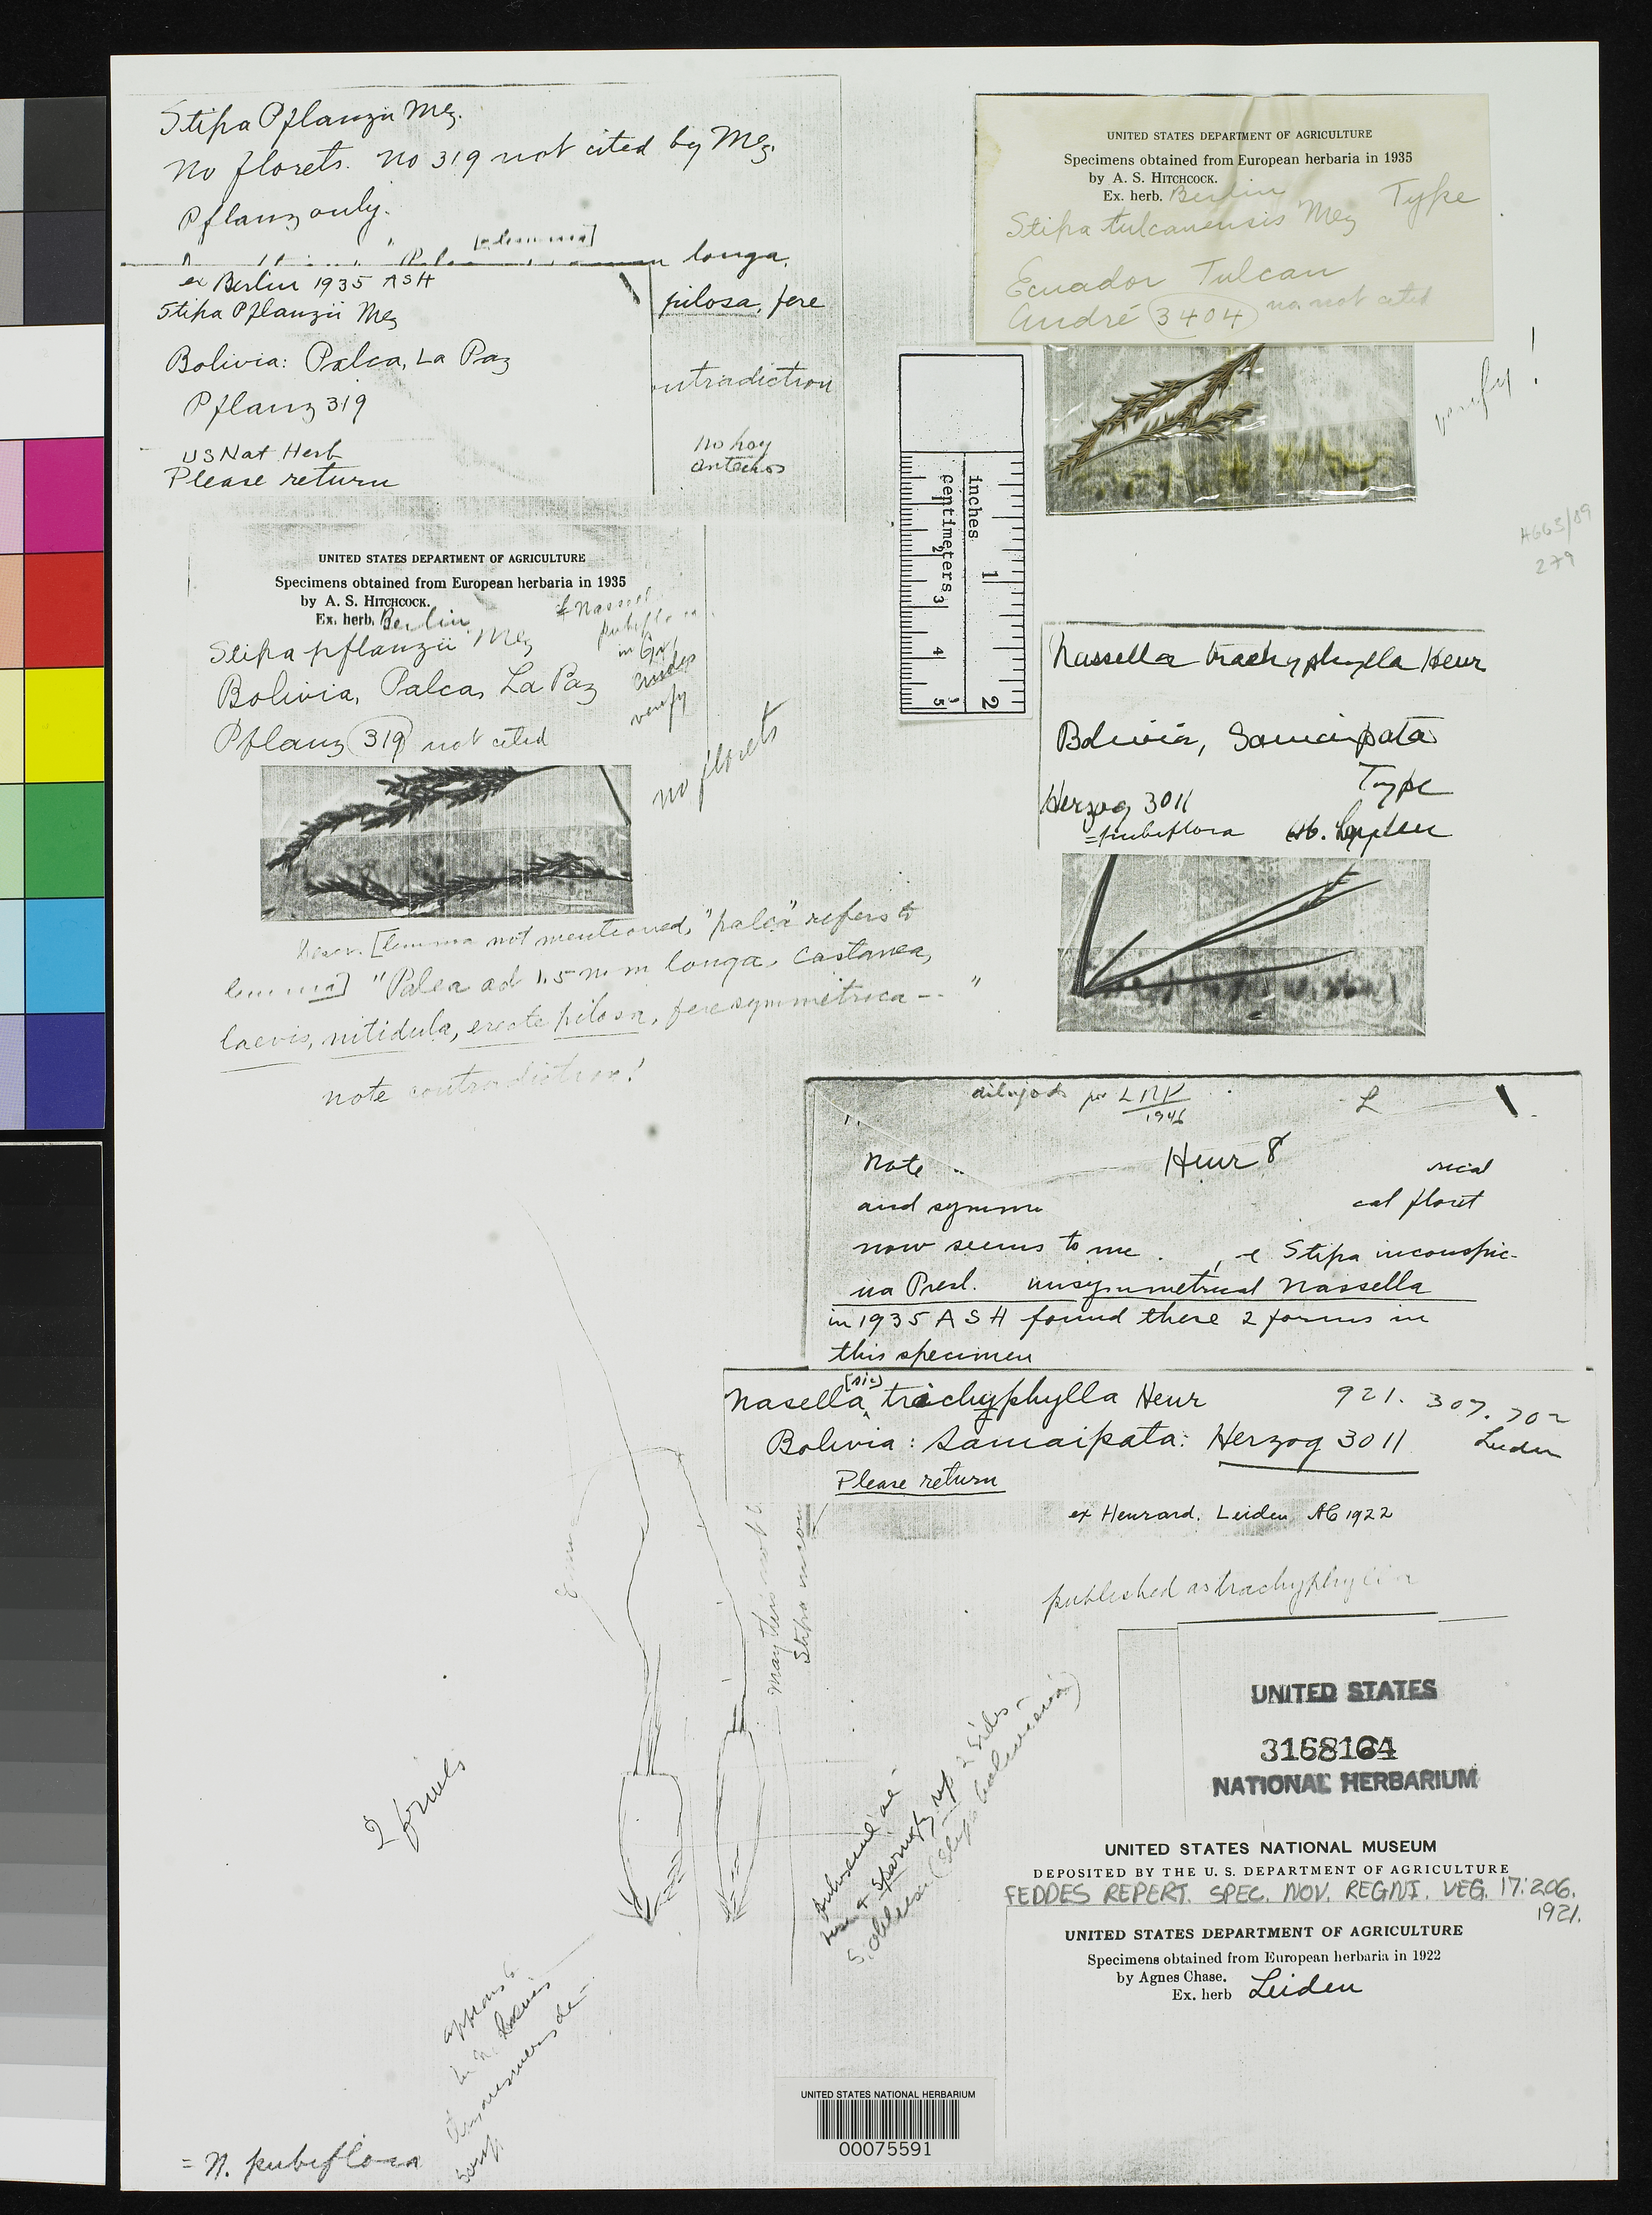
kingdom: Plantae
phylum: Tracheophyta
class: Liliopsida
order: Poales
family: Poaceae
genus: Stipa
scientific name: Stipa tulcanensis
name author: Mez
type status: Type Fragment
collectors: É. F. André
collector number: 3404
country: Ecuador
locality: Tulca.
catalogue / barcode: US 3168164